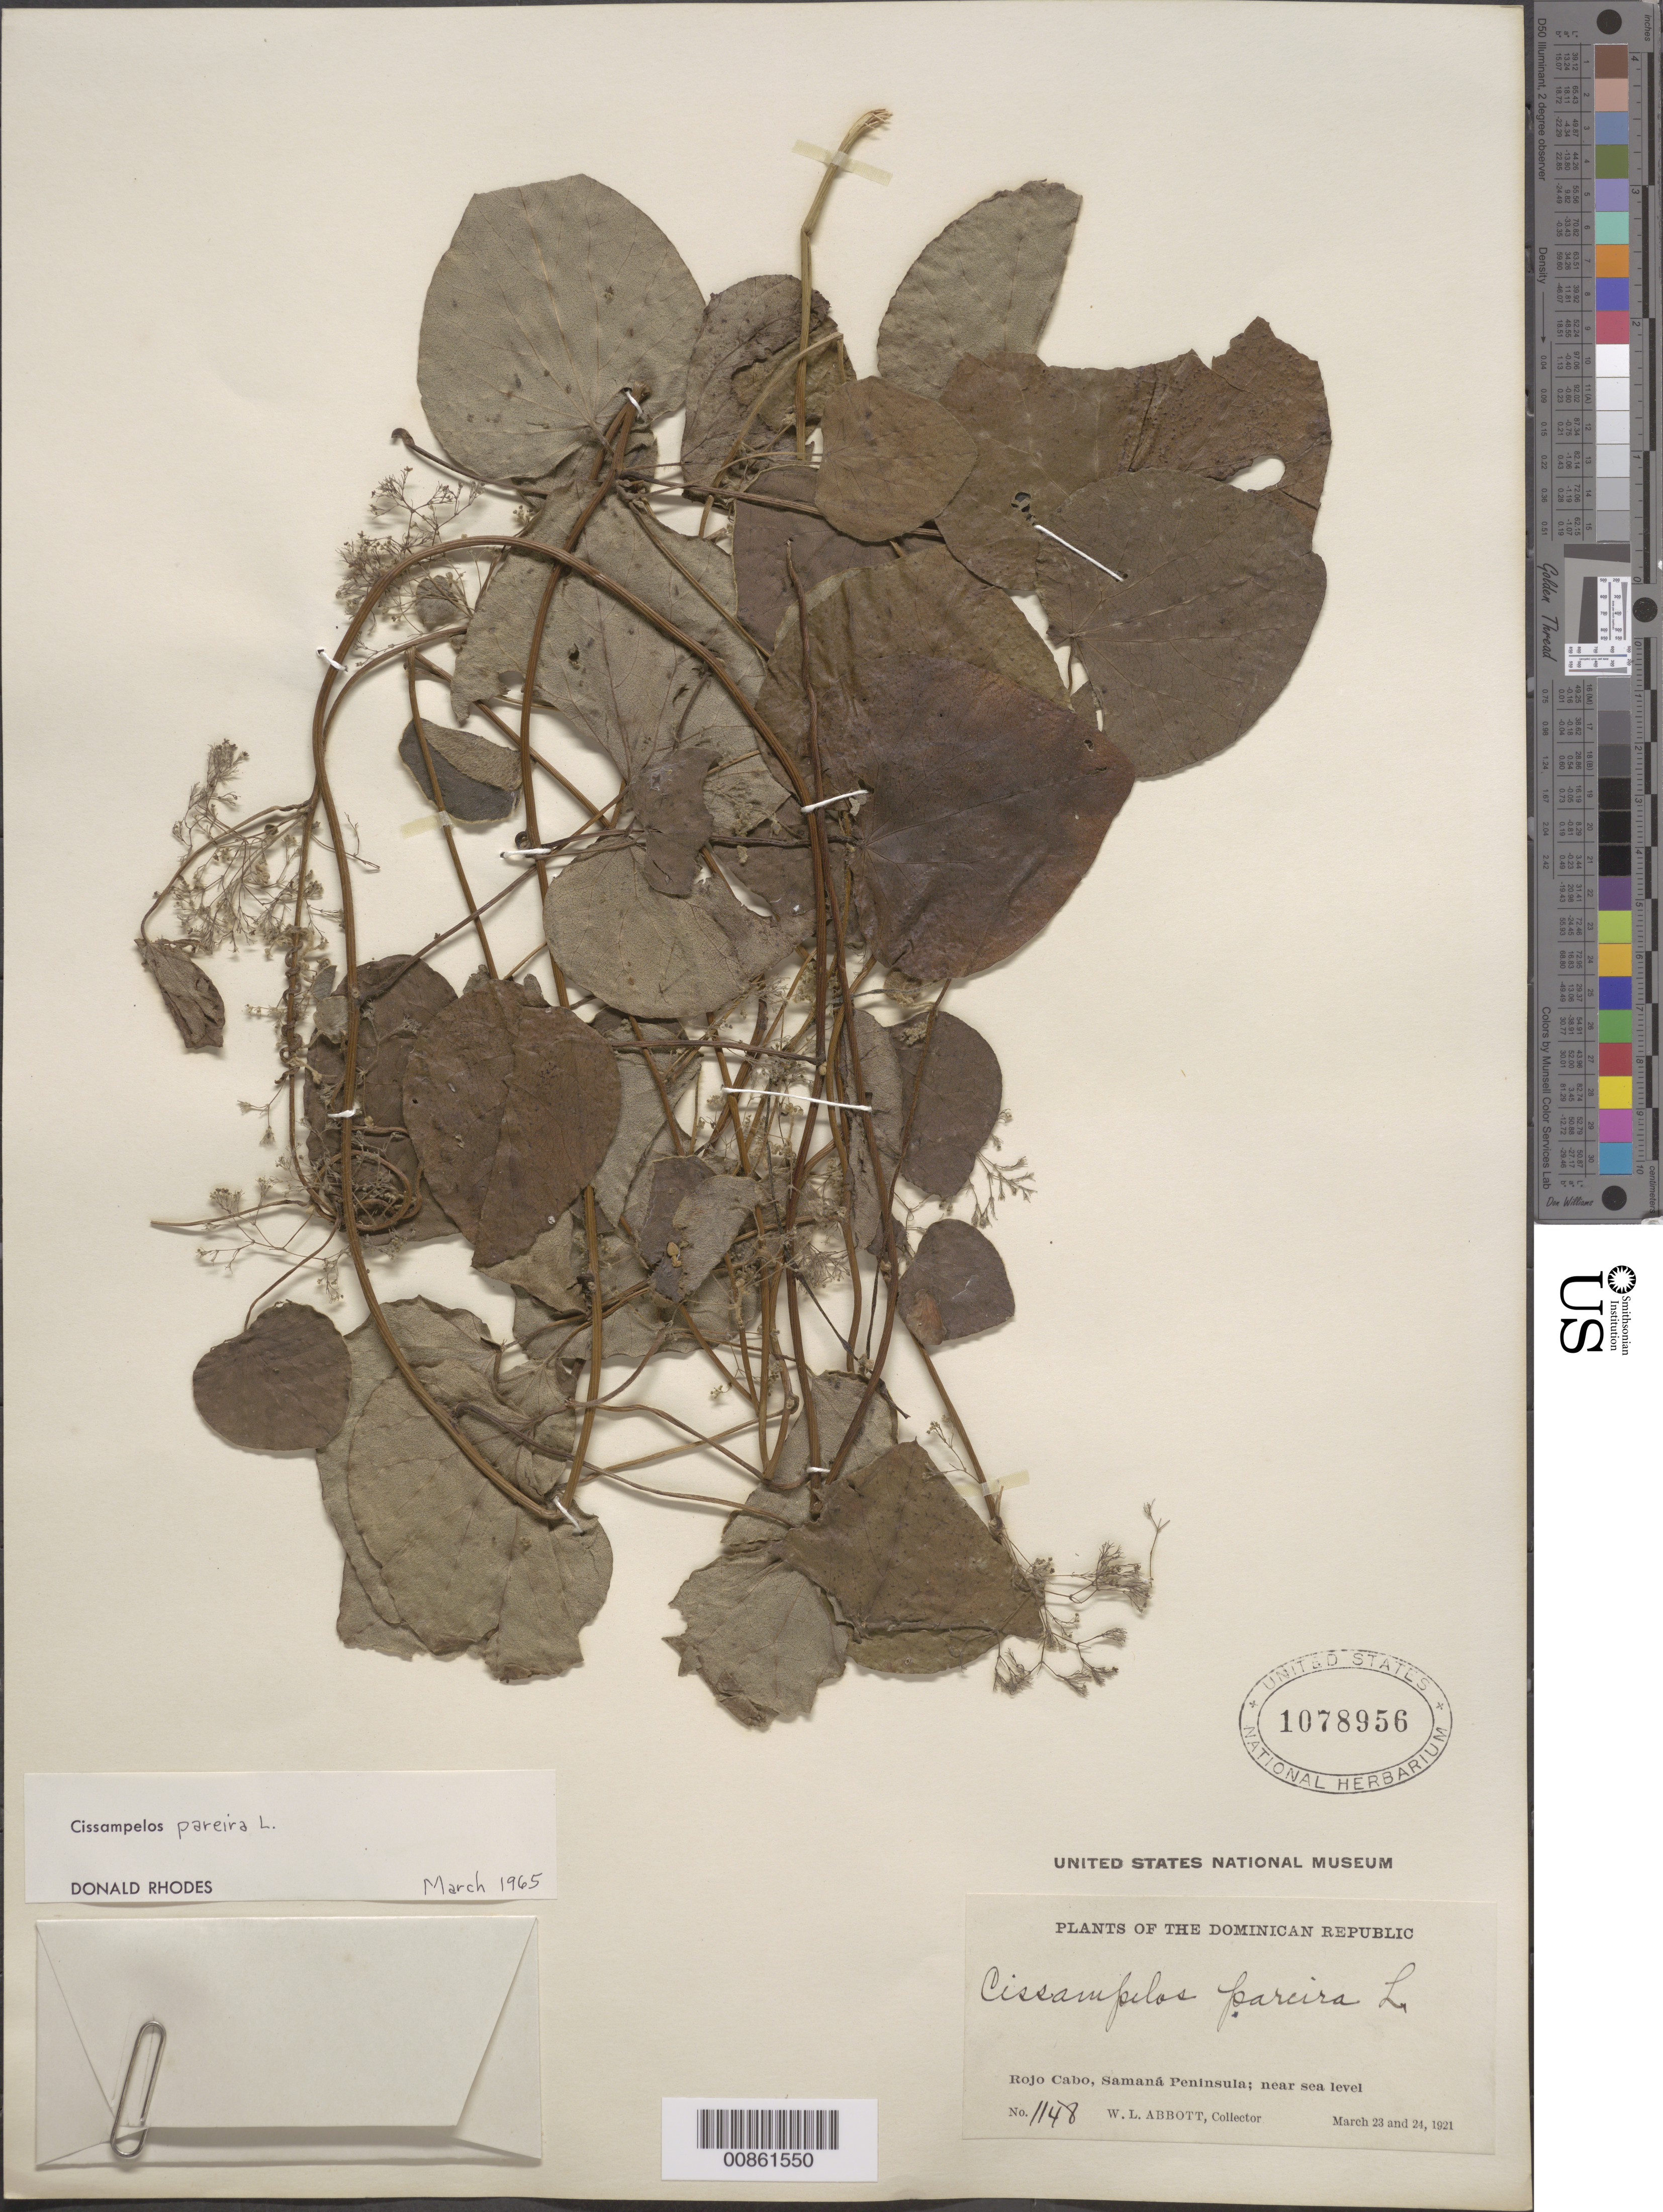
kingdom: Plantae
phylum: Tracheophyta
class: Magnoliopsida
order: Ranunculales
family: Menispermaceae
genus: Cissampelos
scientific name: Cissampelos pareira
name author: L.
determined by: Rhodes, D.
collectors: W. L. Abbott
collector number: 1148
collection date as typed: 23 Mar 1921 to 24 Mar 1921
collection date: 1921-03-23/1921-03-24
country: Dominican Republic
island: Hispaniola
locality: Rojo Cabo, Samaná Peninsula.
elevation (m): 0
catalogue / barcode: US 1078956